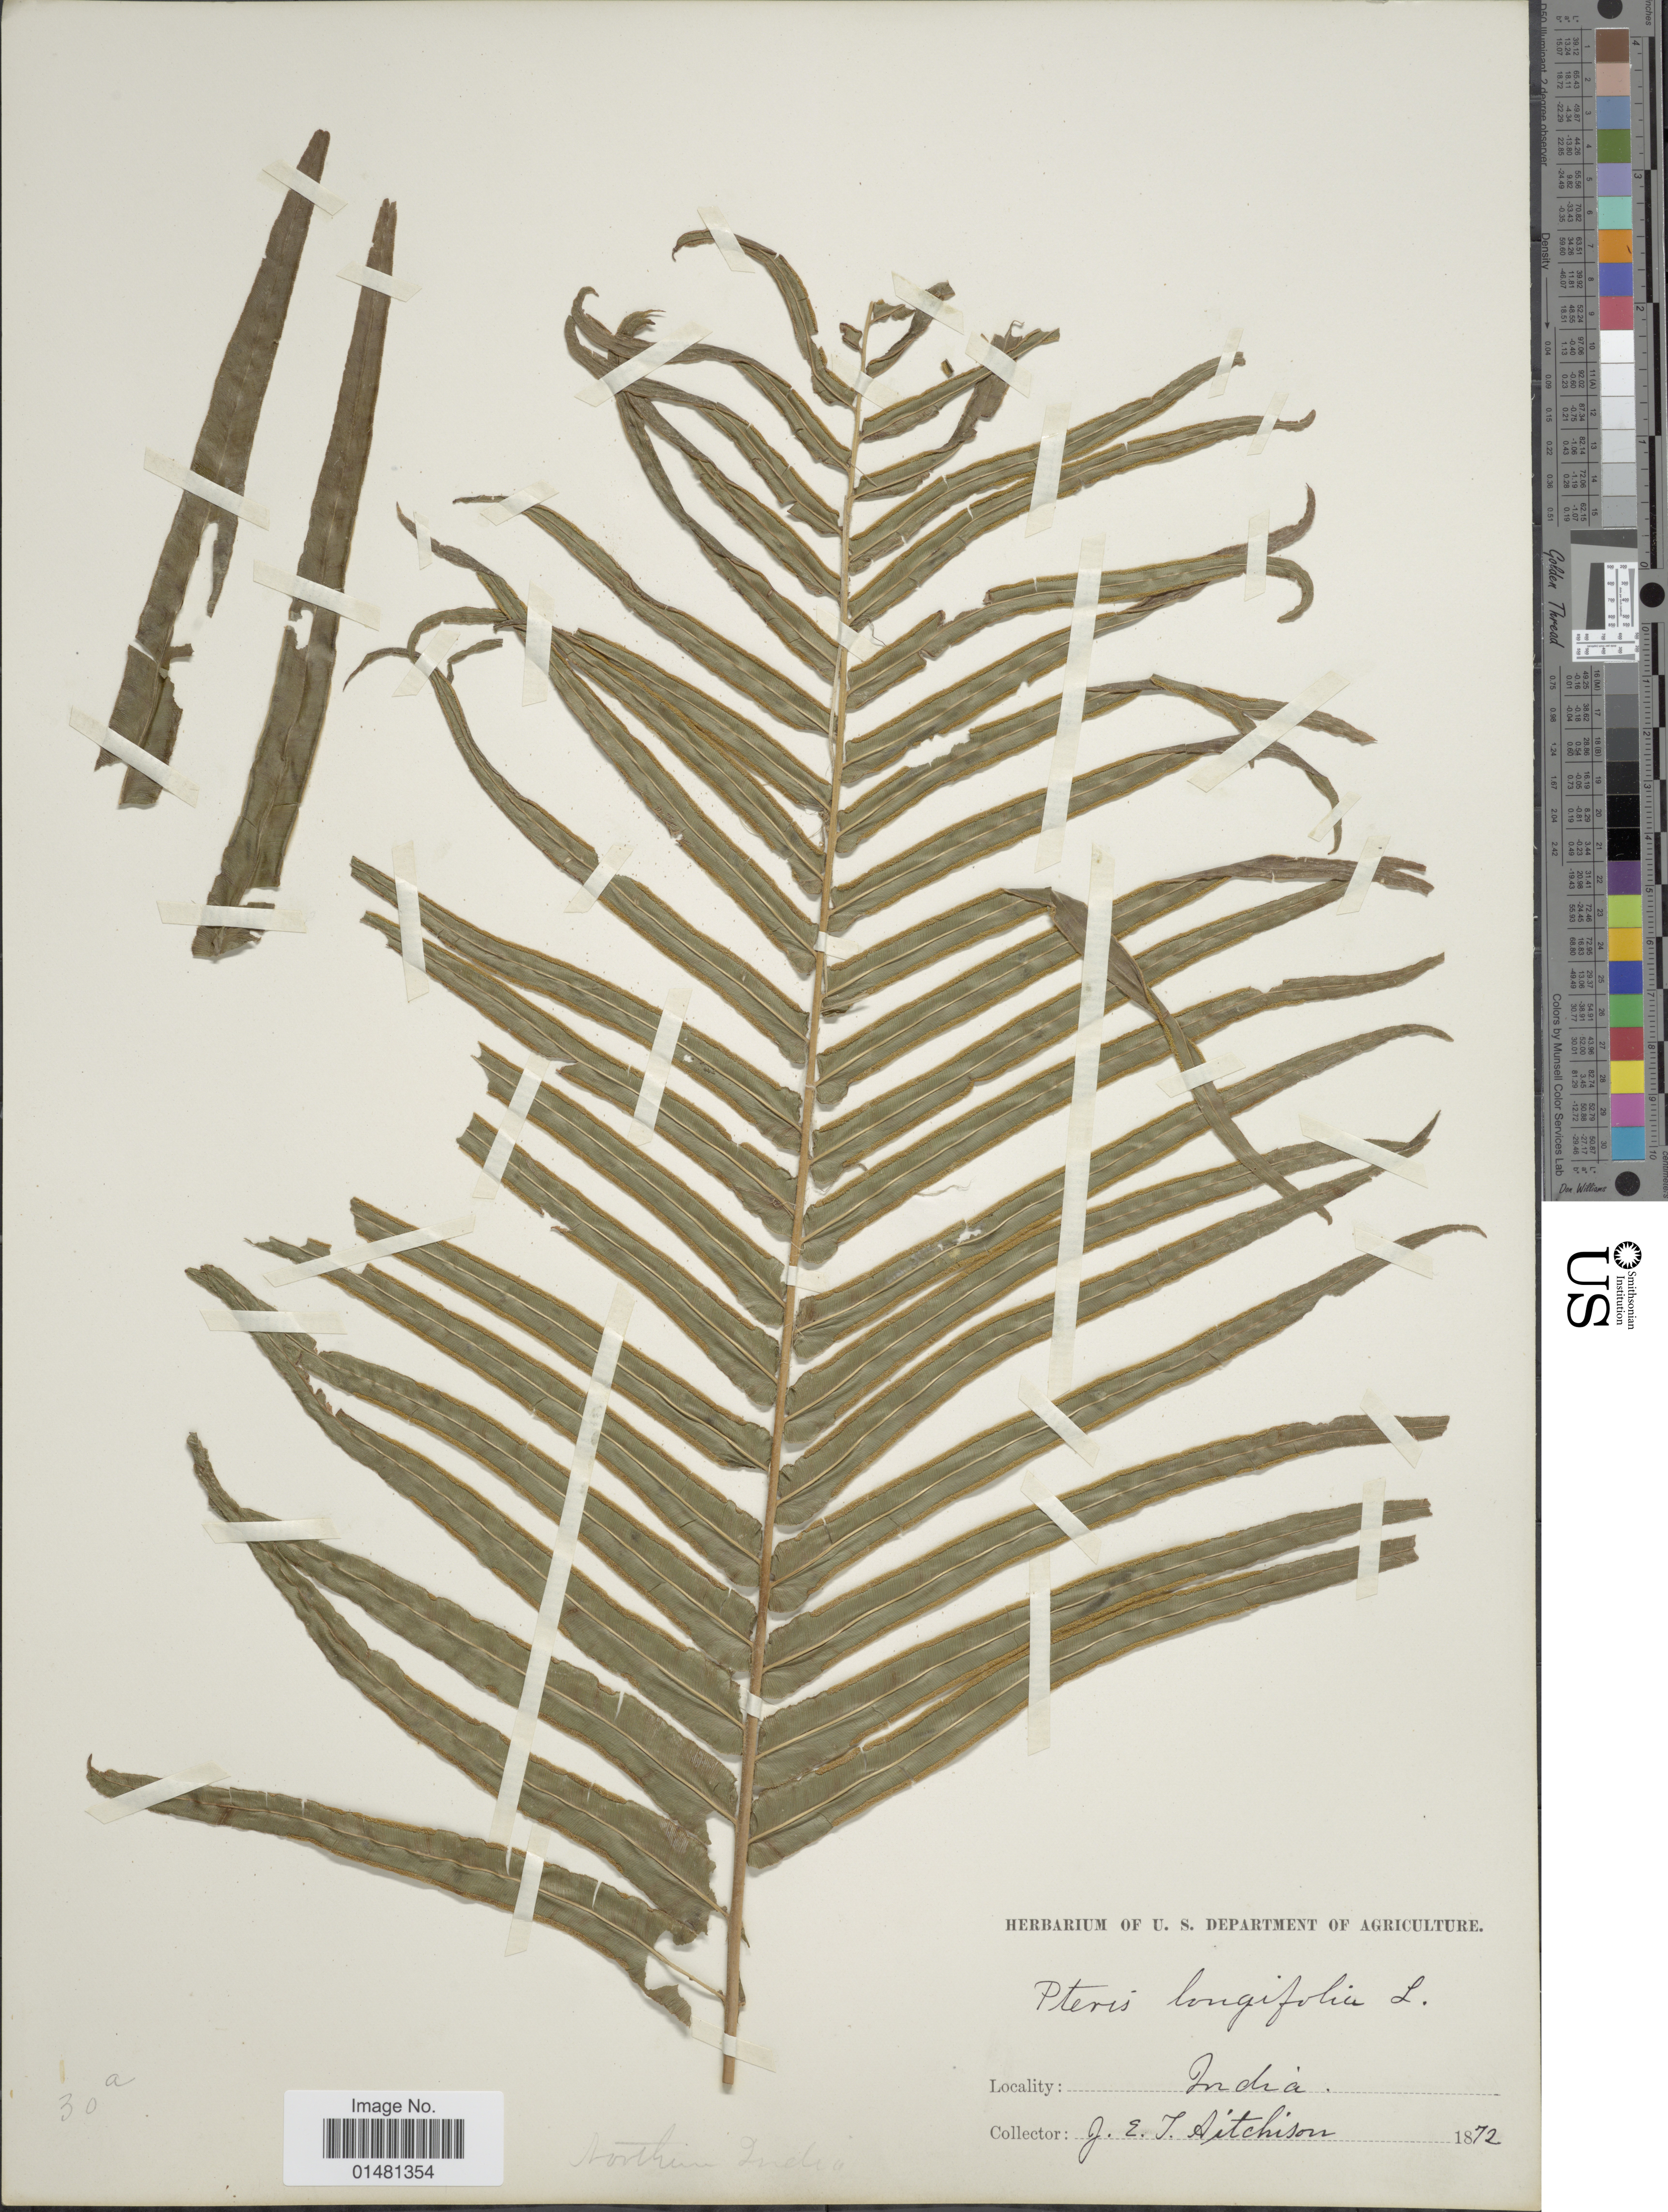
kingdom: Plantae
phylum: Tracheophyta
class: Polypodiopsida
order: Polypodiales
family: Pteridaceae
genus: Pteris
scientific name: Pteris vittata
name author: L.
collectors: J. E. Aitchison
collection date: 1872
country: India